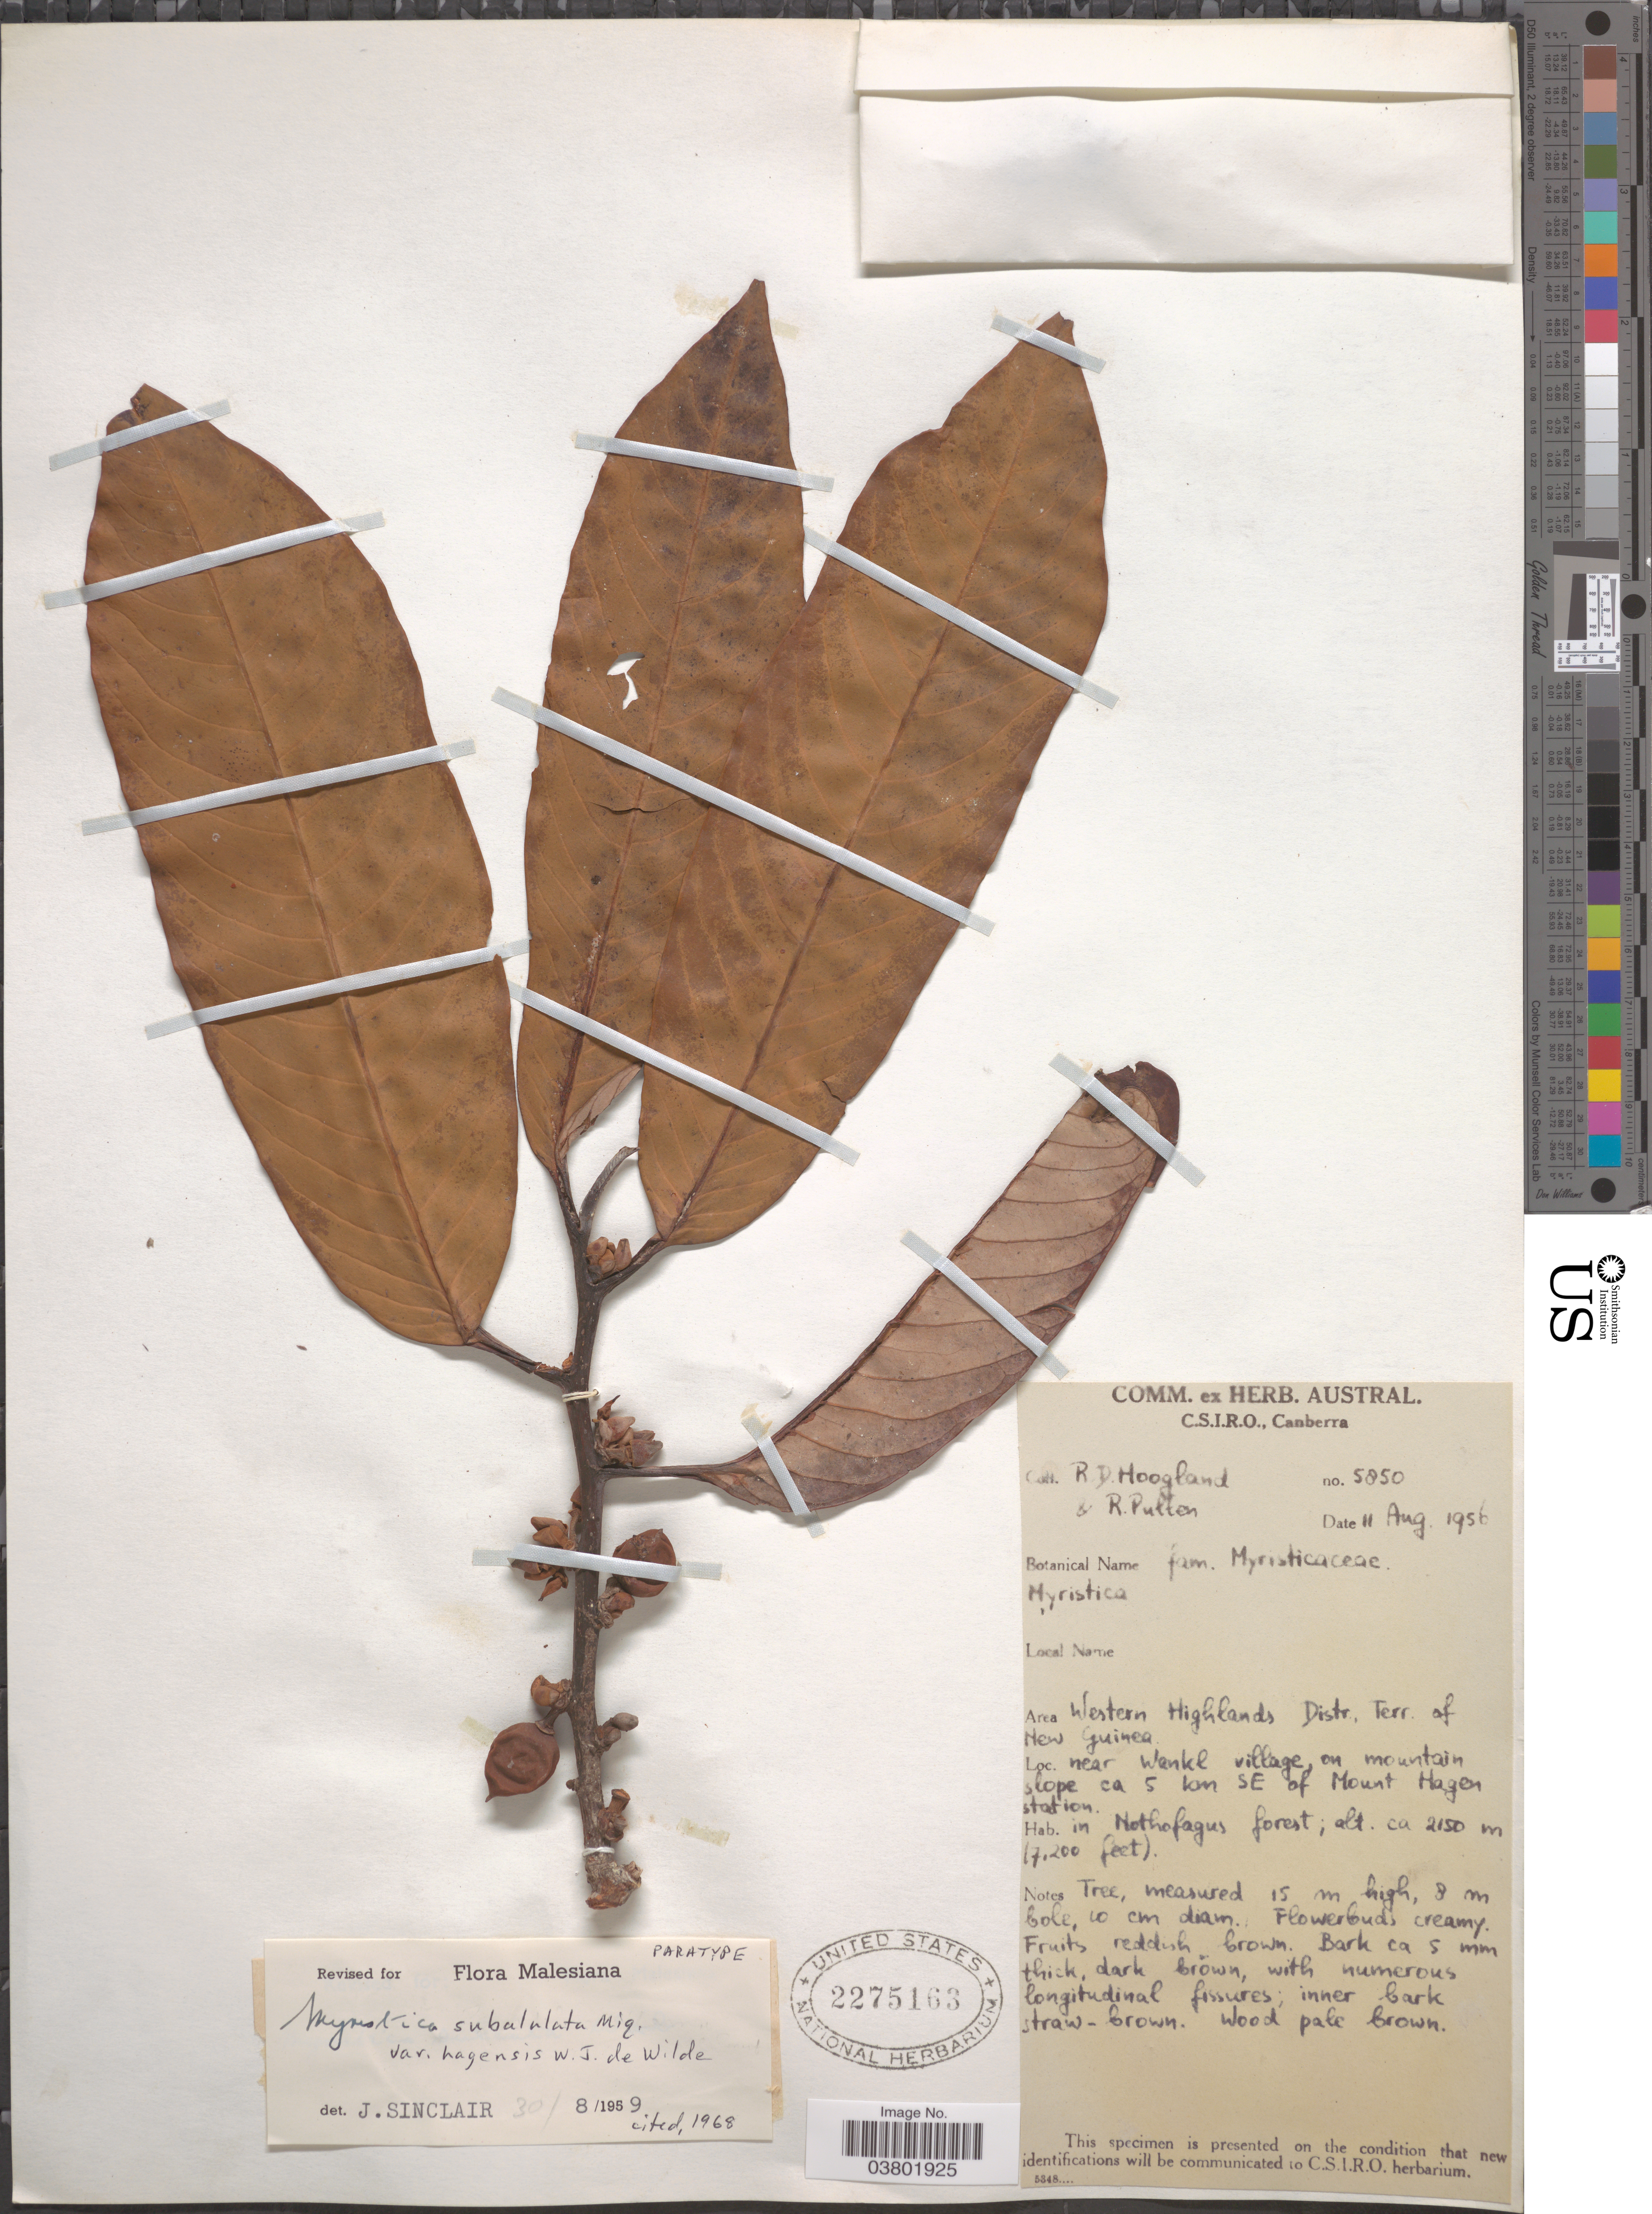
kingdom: Plantae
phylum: Tracheophyta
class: Magnoliopsida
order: Magnoliales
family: Myristicaceae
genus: Myristica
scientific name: Myristica subalulata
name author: Miq.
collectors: R. D. Hoogland & R. Pullen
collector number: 5850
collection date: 1956-08-11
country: Papua New Guinea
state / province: Western Highlands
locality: Area Western Highlands Distr., Terr. of New Guinea. Near Wenkl village, on mountain slope ca 5 km SE of mount Hagen station.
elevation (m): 2150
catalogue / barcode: US 2275163